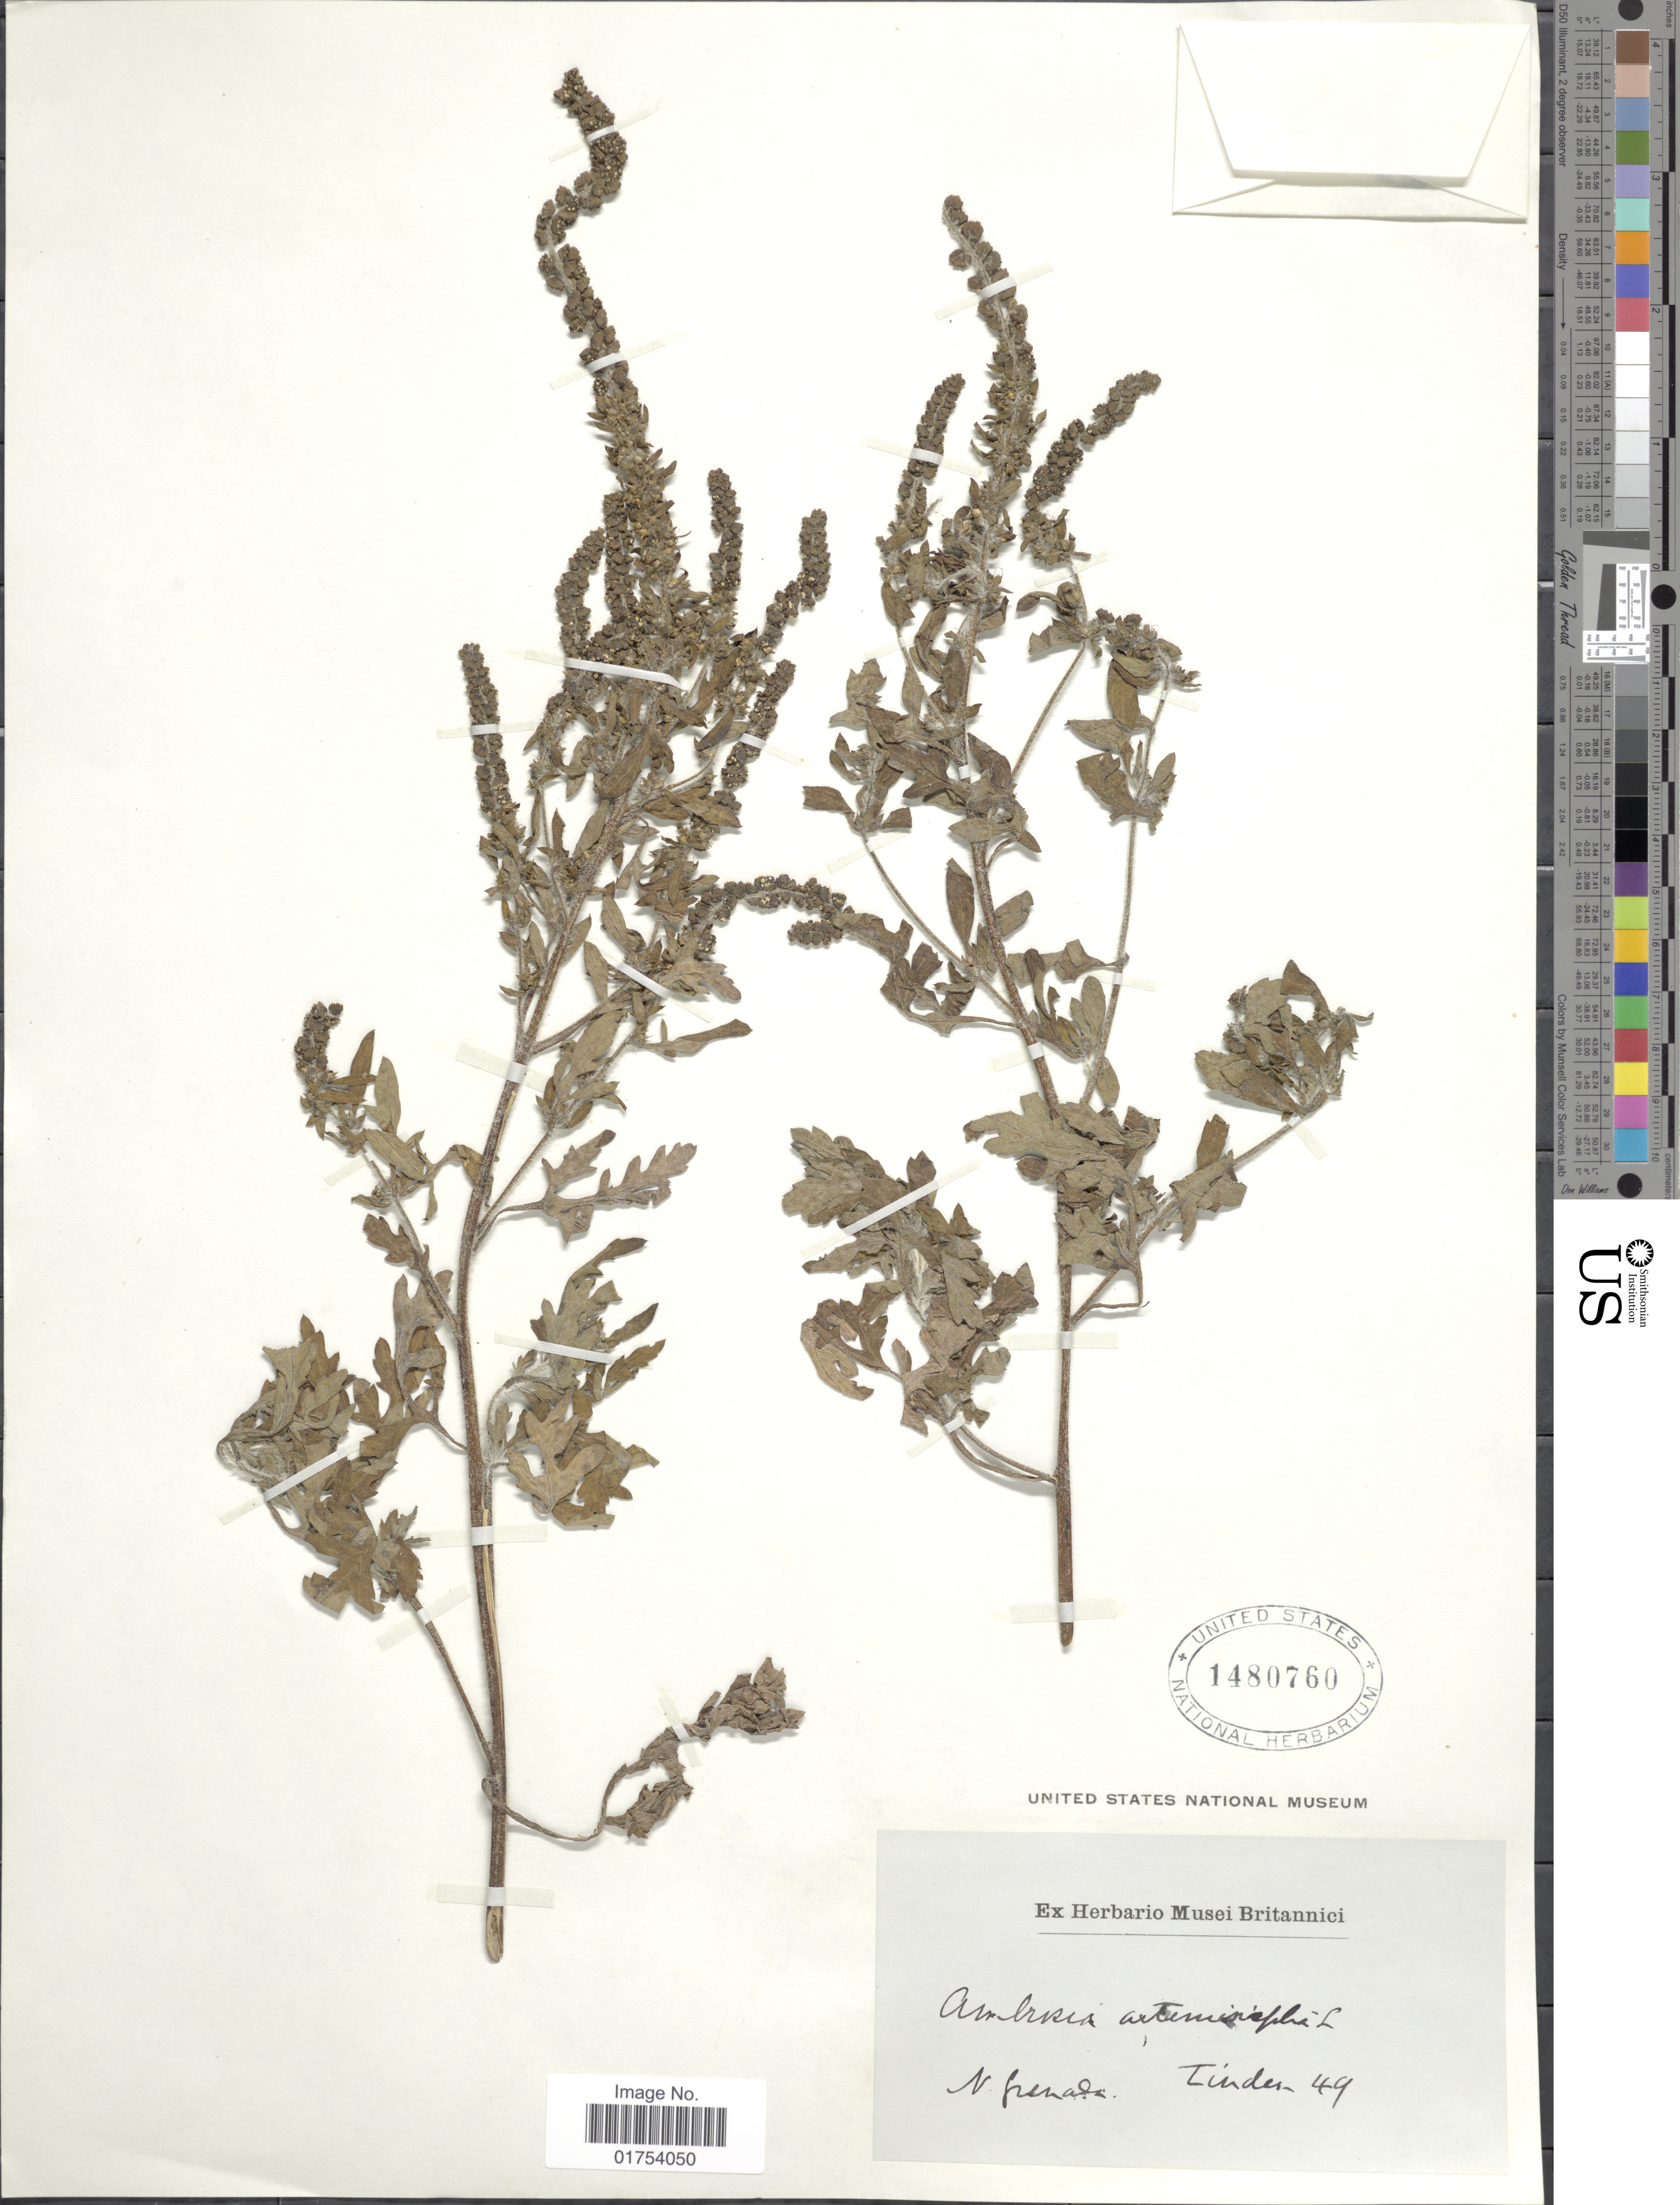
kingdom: Plantae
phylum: Tracheophyta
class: Magnoliopsida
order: Asterales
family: Asteraceae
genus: Ambrosia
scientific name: Ambrosia peruviana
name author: Willd.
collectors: -- Linden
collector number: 49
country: Colombia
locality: N. Grenada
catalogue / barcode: US 1480760